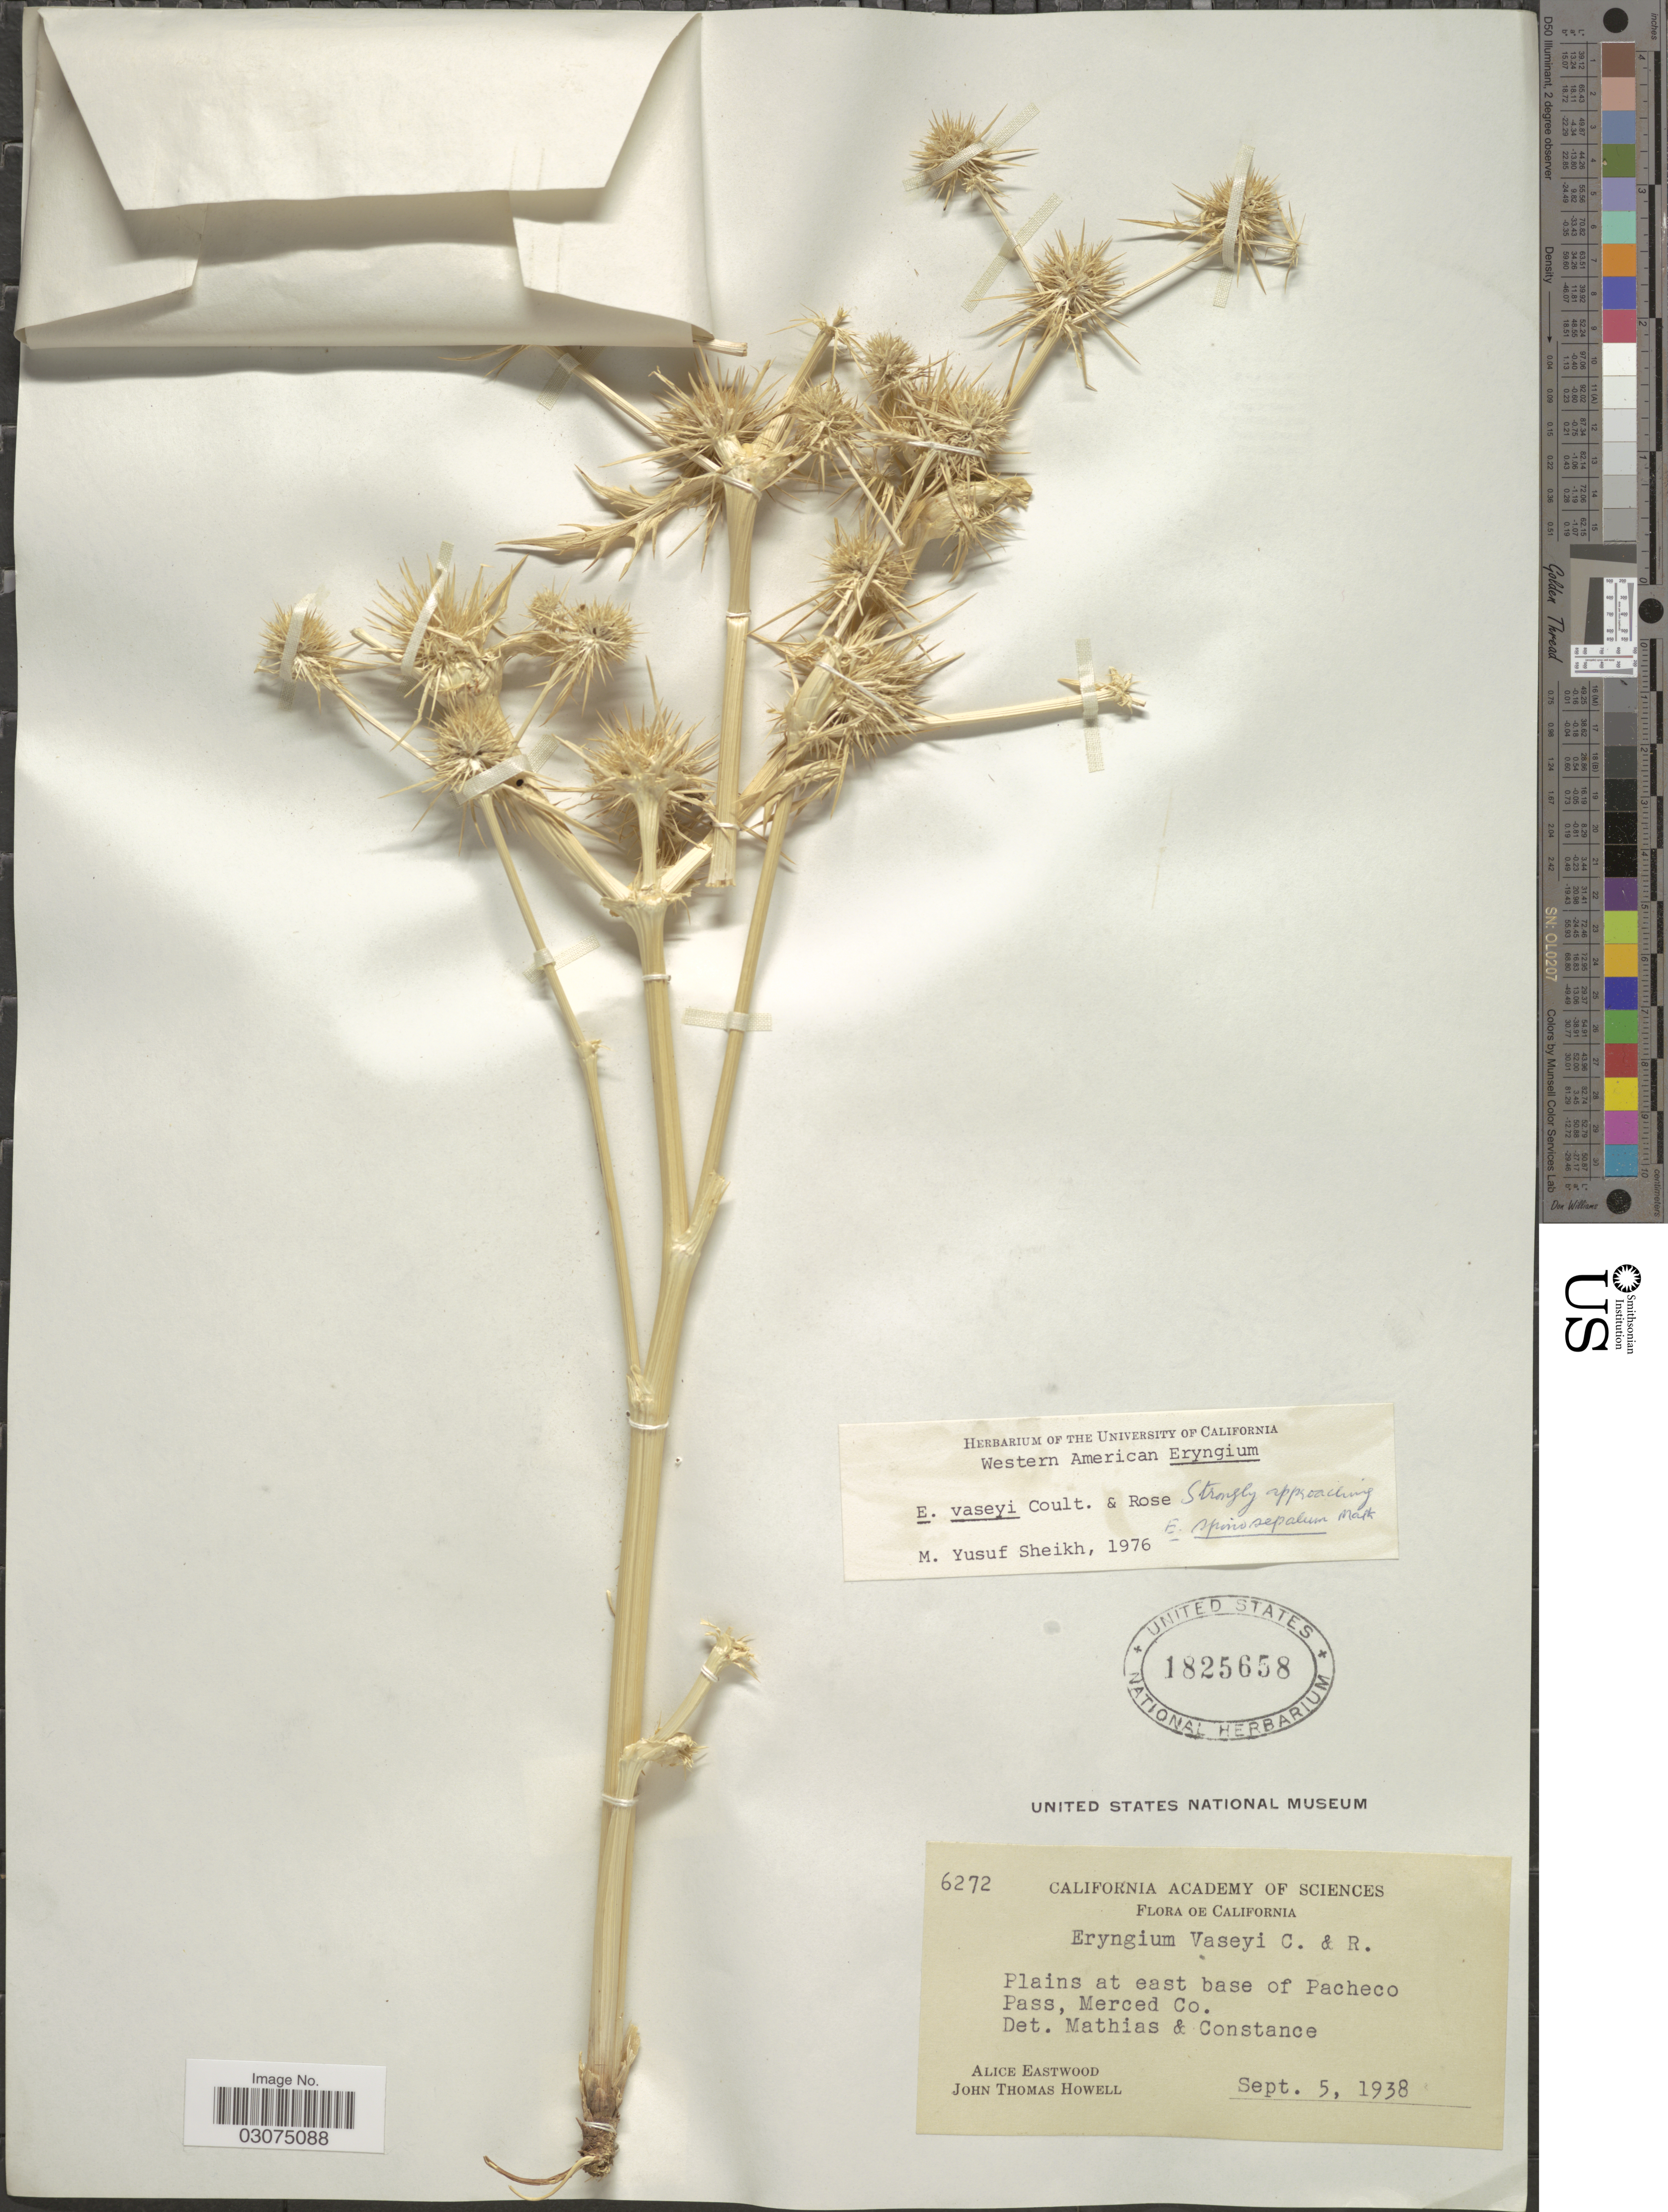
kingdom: Plantae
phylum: Tracheophyta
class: Magnoliopsida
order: Apiales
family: Apiaceae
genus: Eryngium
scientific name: Eryngium vaseyi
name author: J.M. Coult. & Rose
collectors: A. Eastwood & J. T. Howell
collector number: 6272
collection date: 1938-09-05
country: United States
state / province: California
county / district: Merced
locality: Plains at east base of Pacheco Pass, Merced Co.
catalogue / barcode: US 1825658